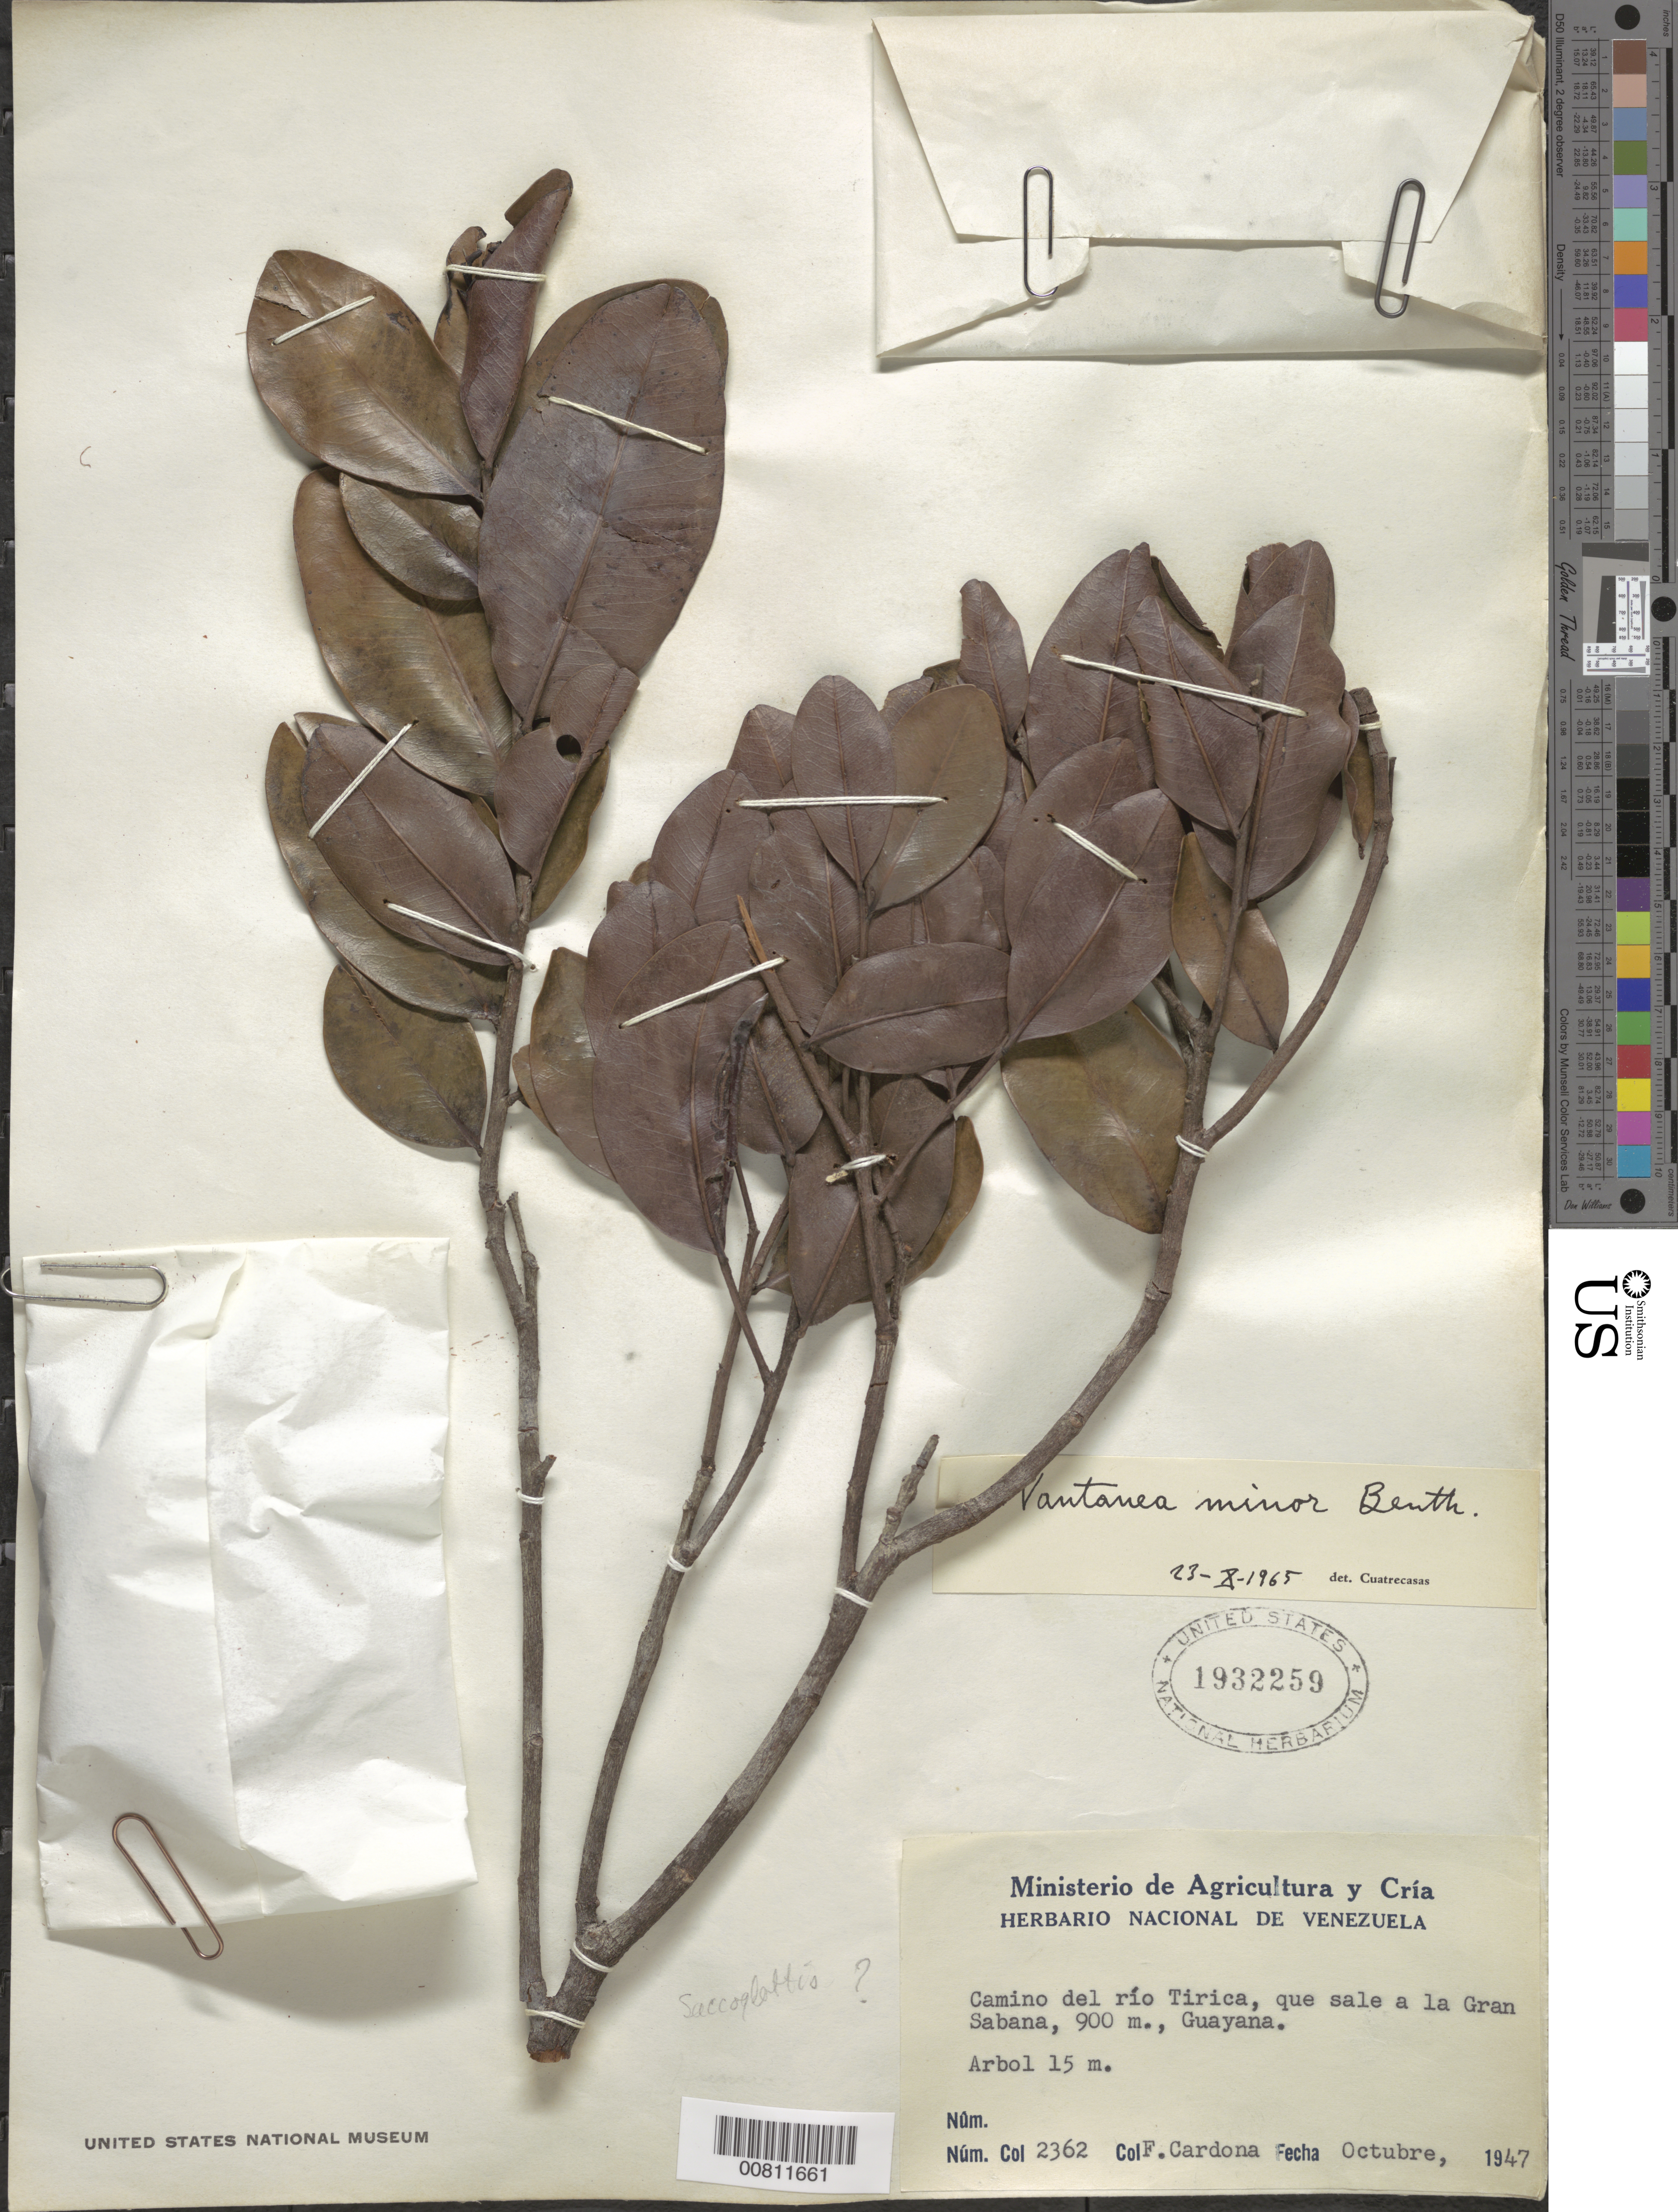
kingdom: Plantae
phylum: Tracheophyta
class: Magnoliopsida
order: Malpighiales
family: Humiriaceae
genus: Vantanea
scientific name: Vantanea minor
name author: Benth.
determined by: Cuatrecasas, J.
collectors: F. Cardona Puig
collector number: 2362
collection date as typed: Oct-47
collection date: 1947-10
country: Venezuela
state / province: Bolívar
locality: Gran Sabana, Río Tírica (Guayana)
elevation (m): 900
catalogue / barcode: US 1932259